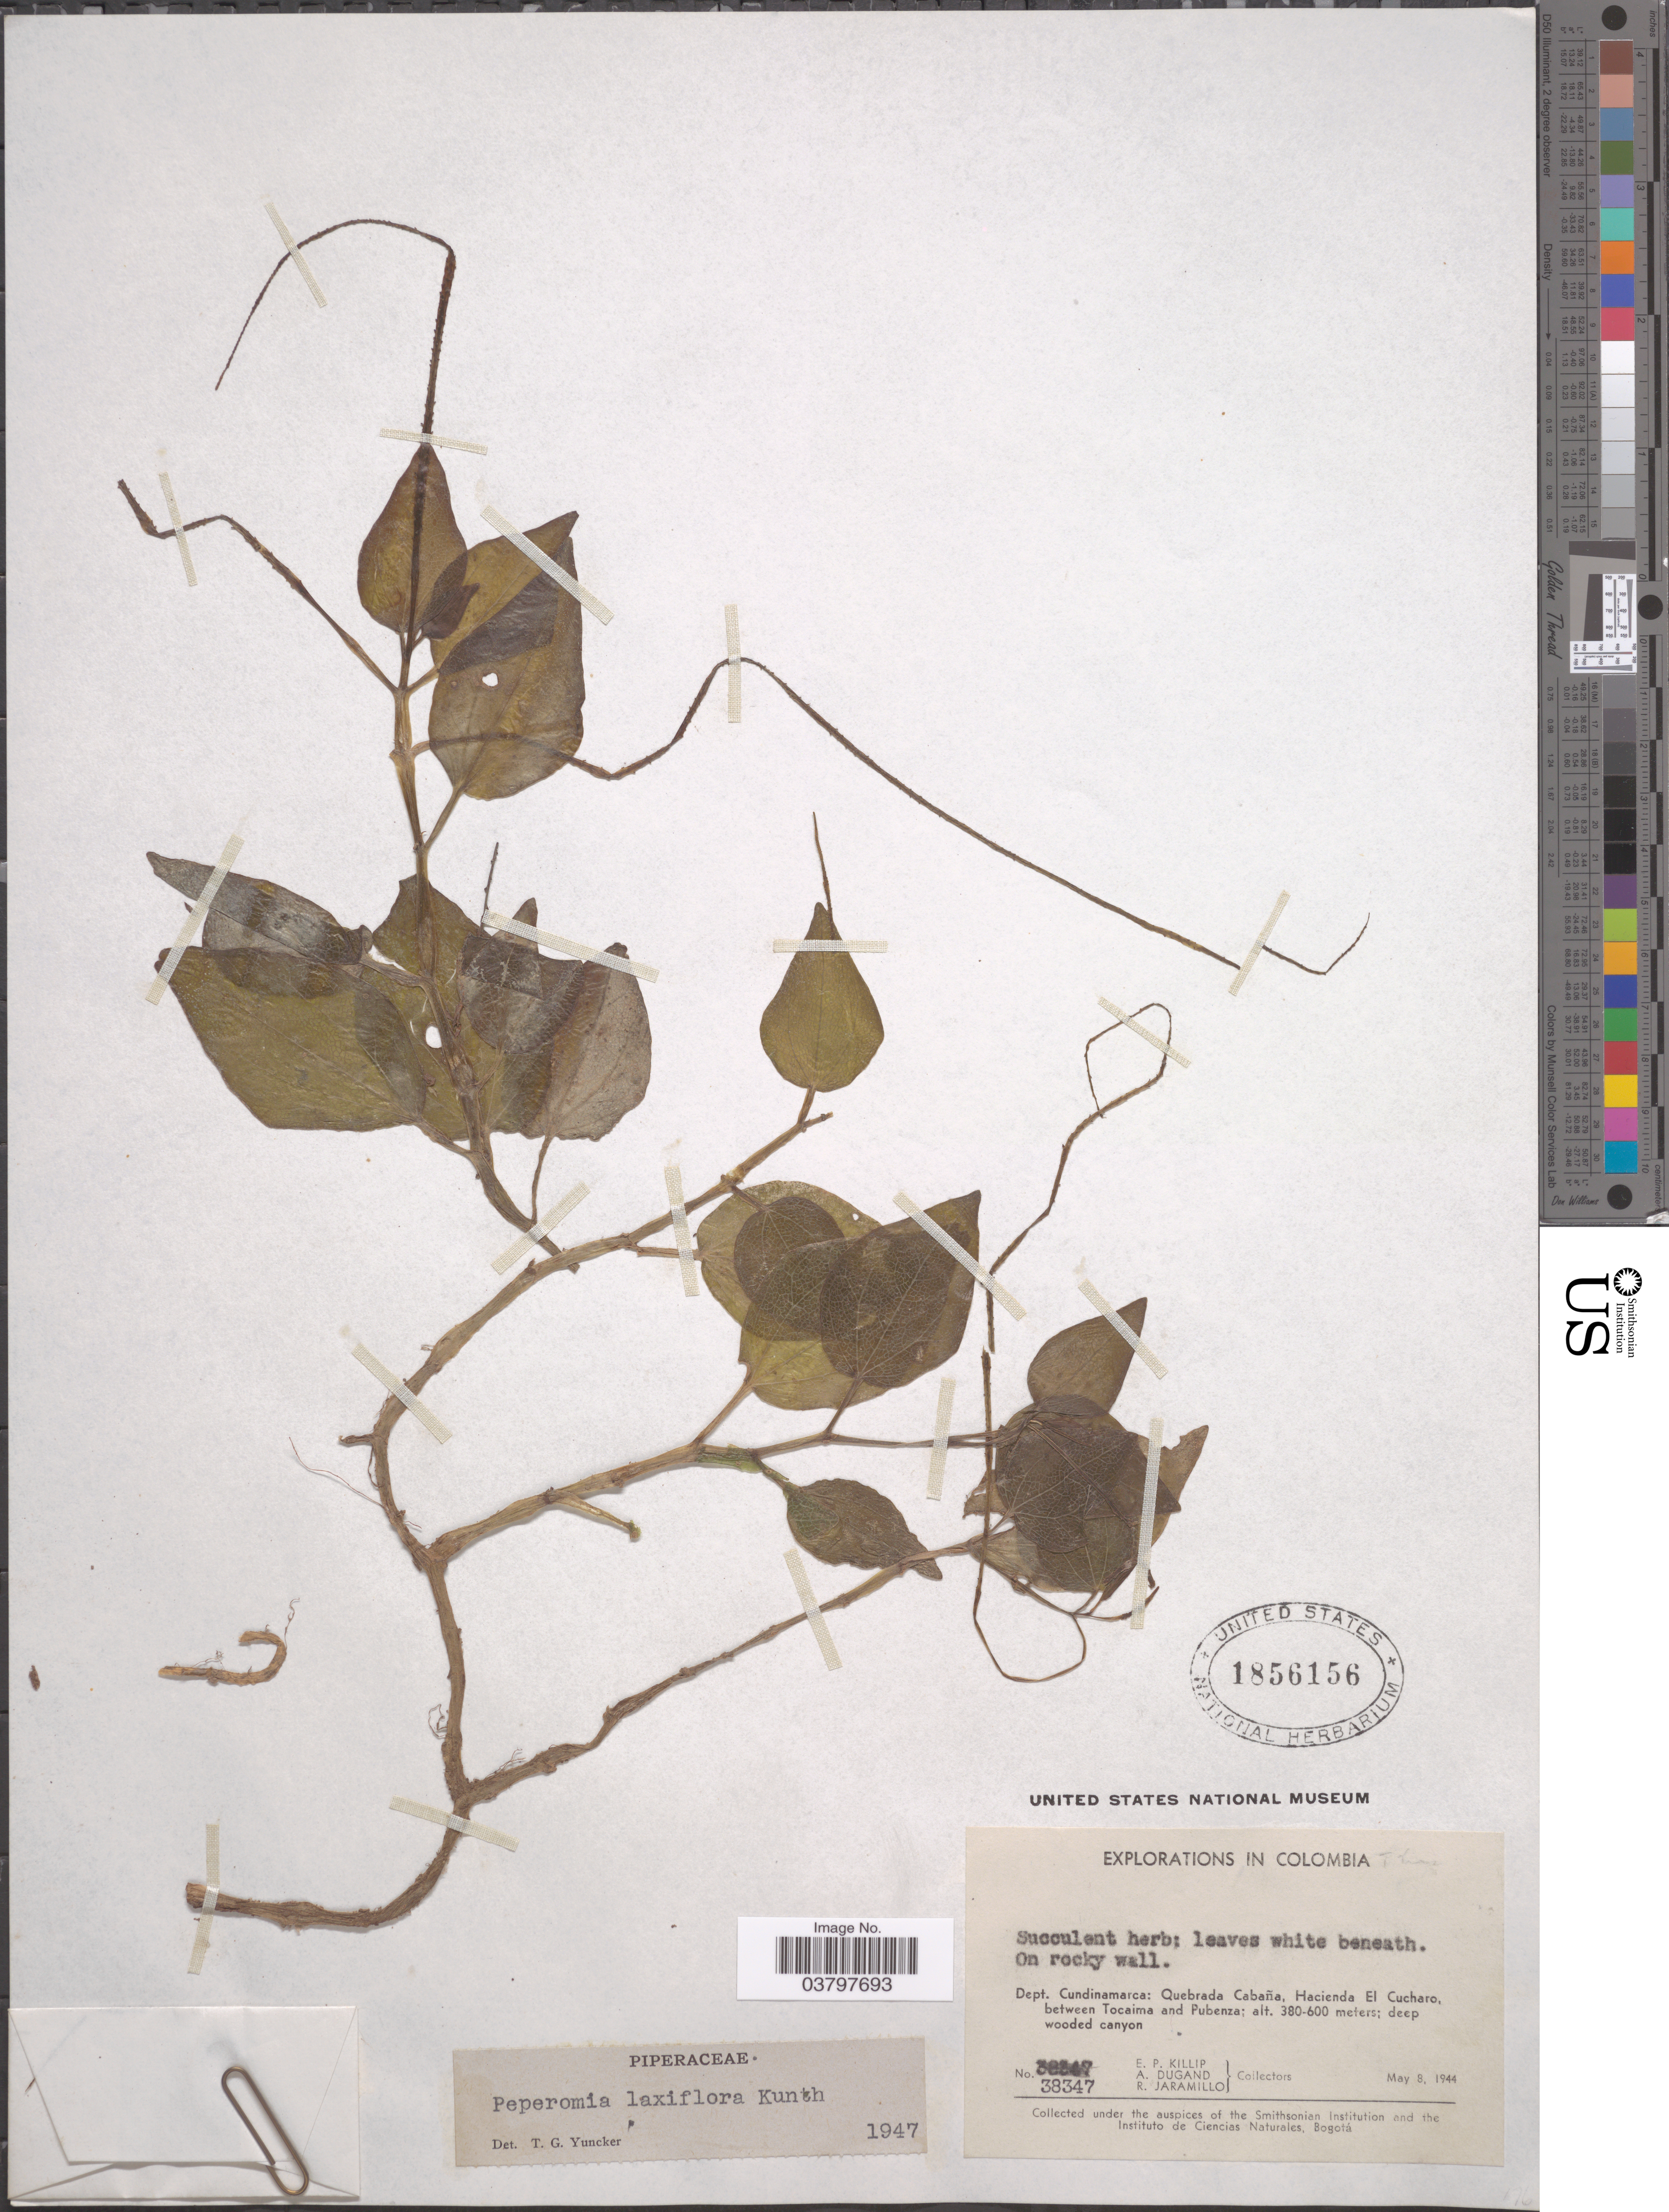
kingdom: Plantae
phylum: Tracheophyta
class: Magnoliopsida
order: Piperales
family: Piperaceae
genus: Peperomia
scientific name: Peperomia laxiflora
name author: Kunth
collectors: E. P. Killip, A. Dugand & R. Jaramillo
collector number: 38347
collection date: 1944-05-08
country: Colombia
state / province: Cundinamarca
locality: Dept. Cundinamarca: Quebrada Cabaña, Hacienda El Cucharo, between Tocaima and Pubenza.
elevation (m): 380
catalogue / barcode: US 1856156